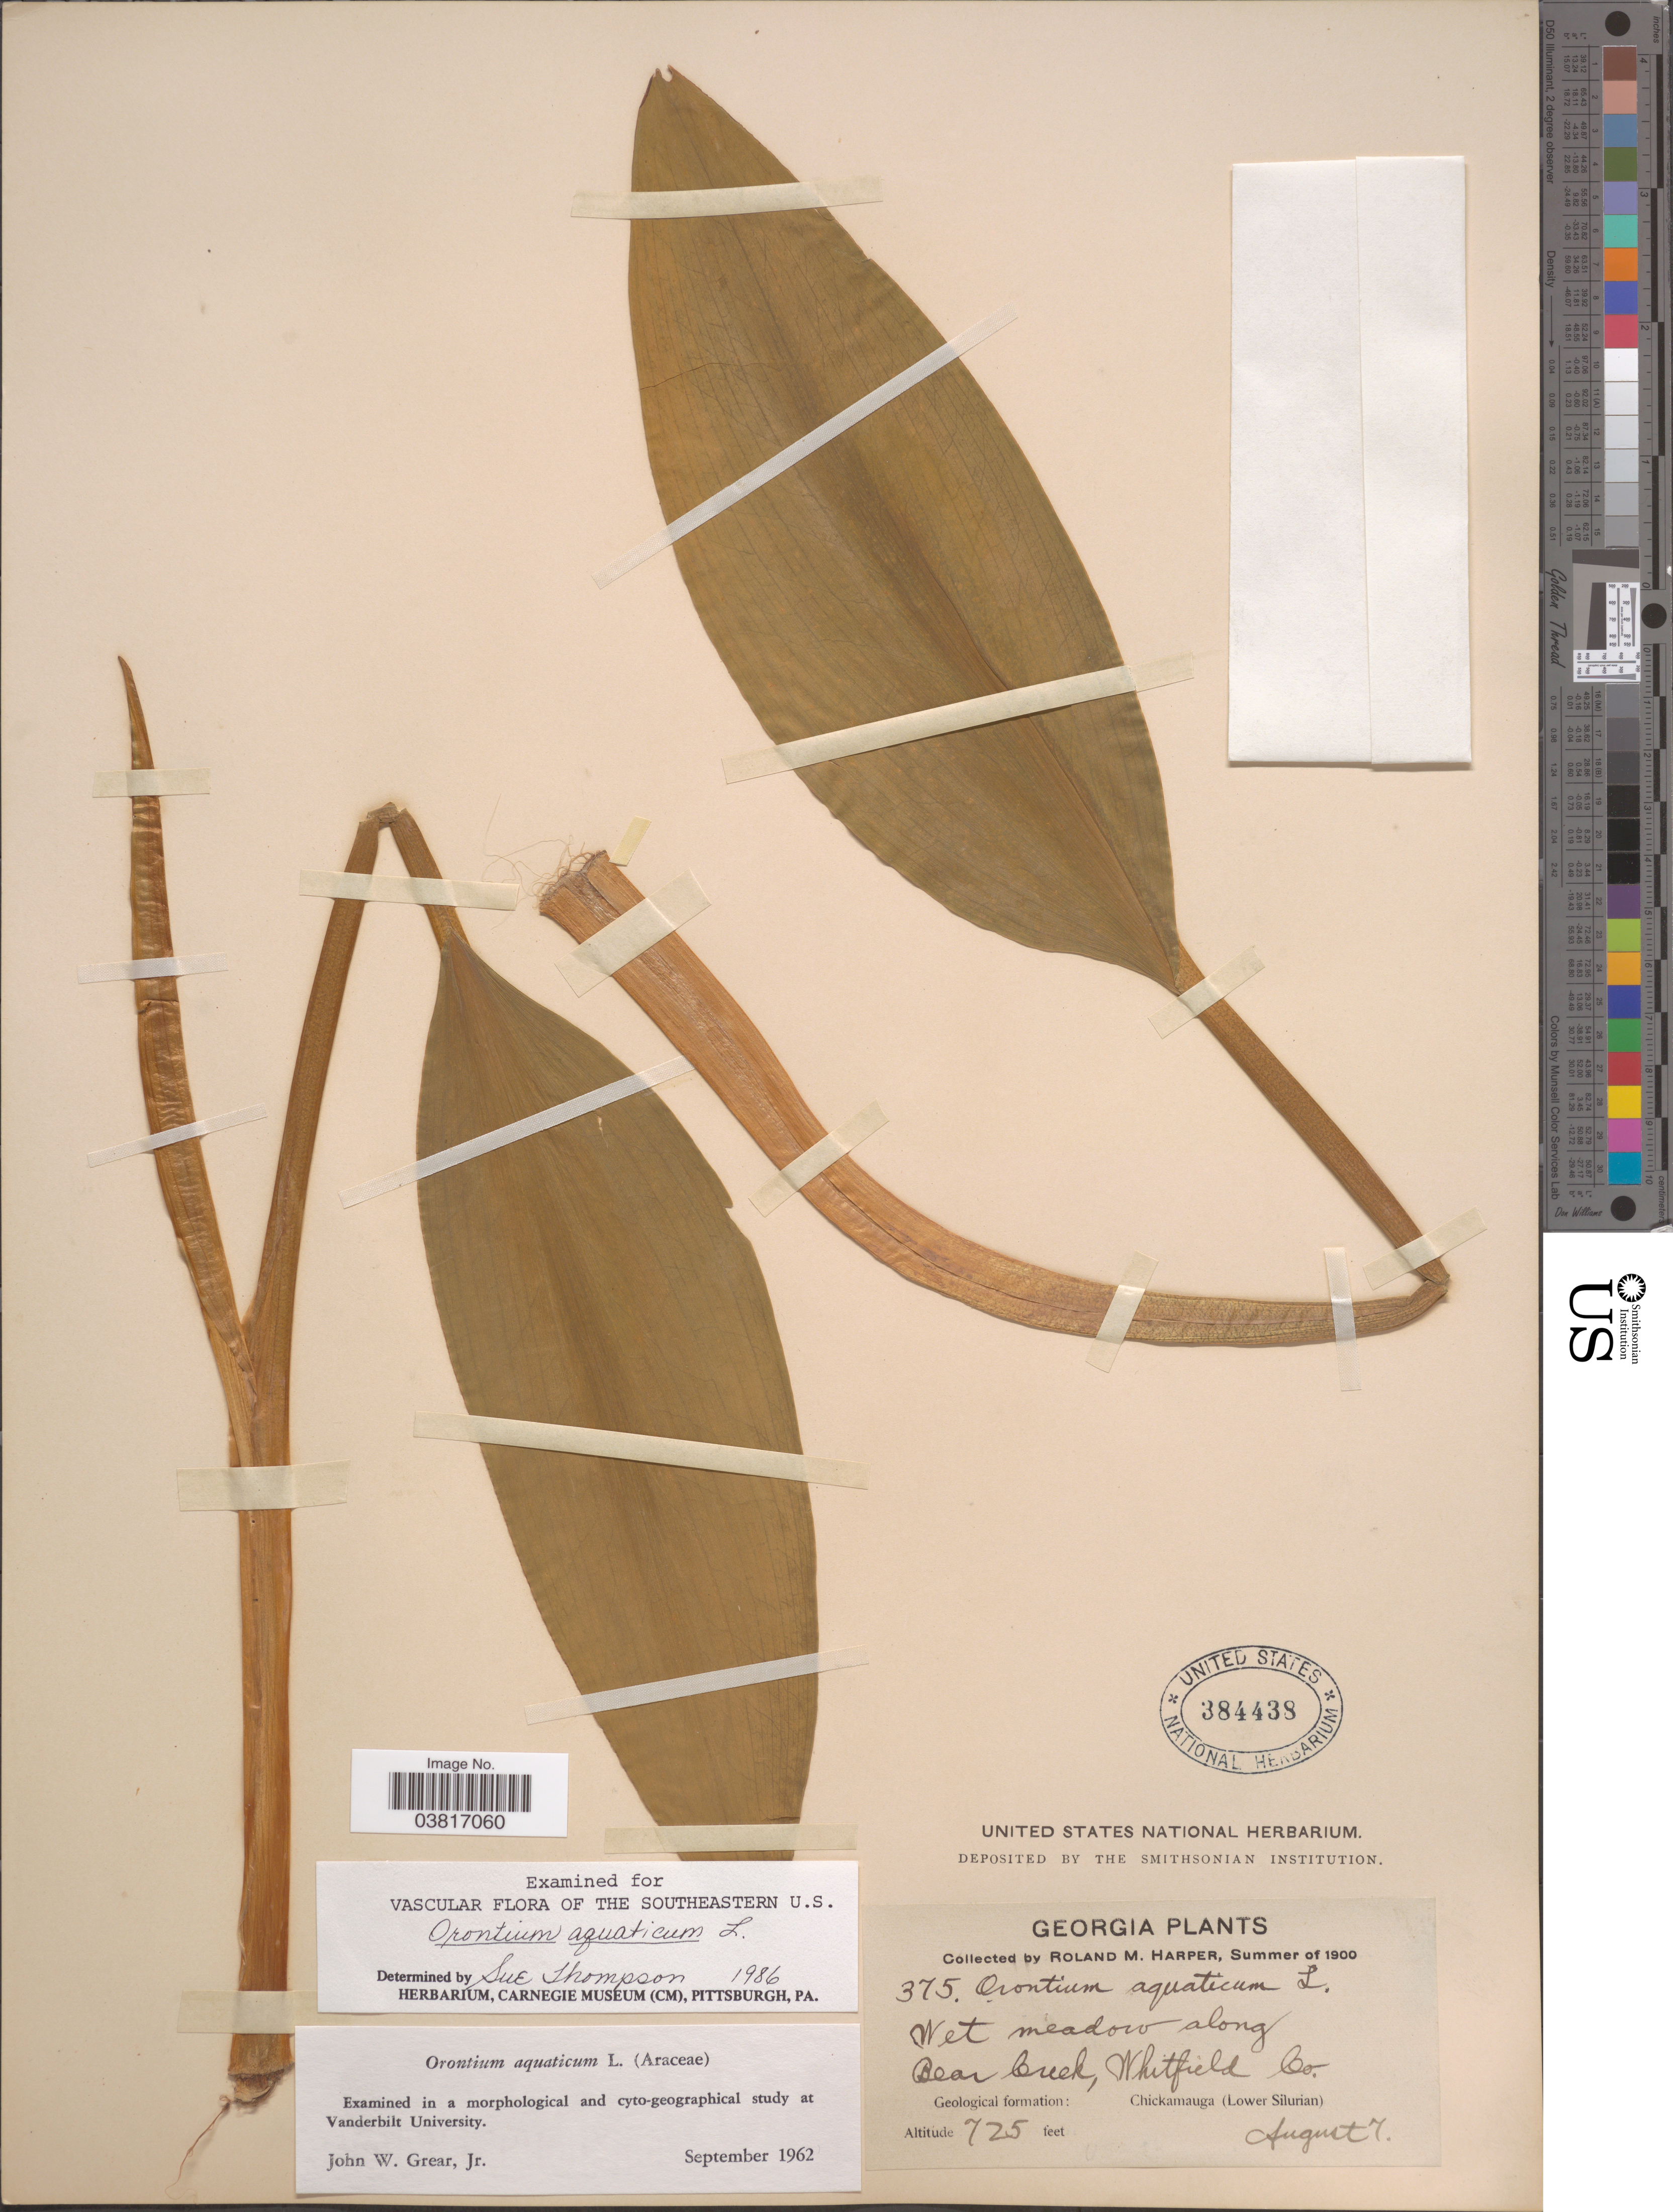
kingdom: Plantae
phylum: Tracheophyta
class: Liliopsida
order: Alismatales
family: Araceae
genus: Orontium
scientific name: Orontium aquaticum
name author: L.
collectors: R. M. Harper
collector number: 375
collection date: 1900-08-07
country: United States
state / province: Georgia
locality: Wet meadow along Bear Creek, Whitfield Co. Geological formation: Chikamauga (Lower Silurian).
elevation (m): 221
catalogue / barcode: US 384438